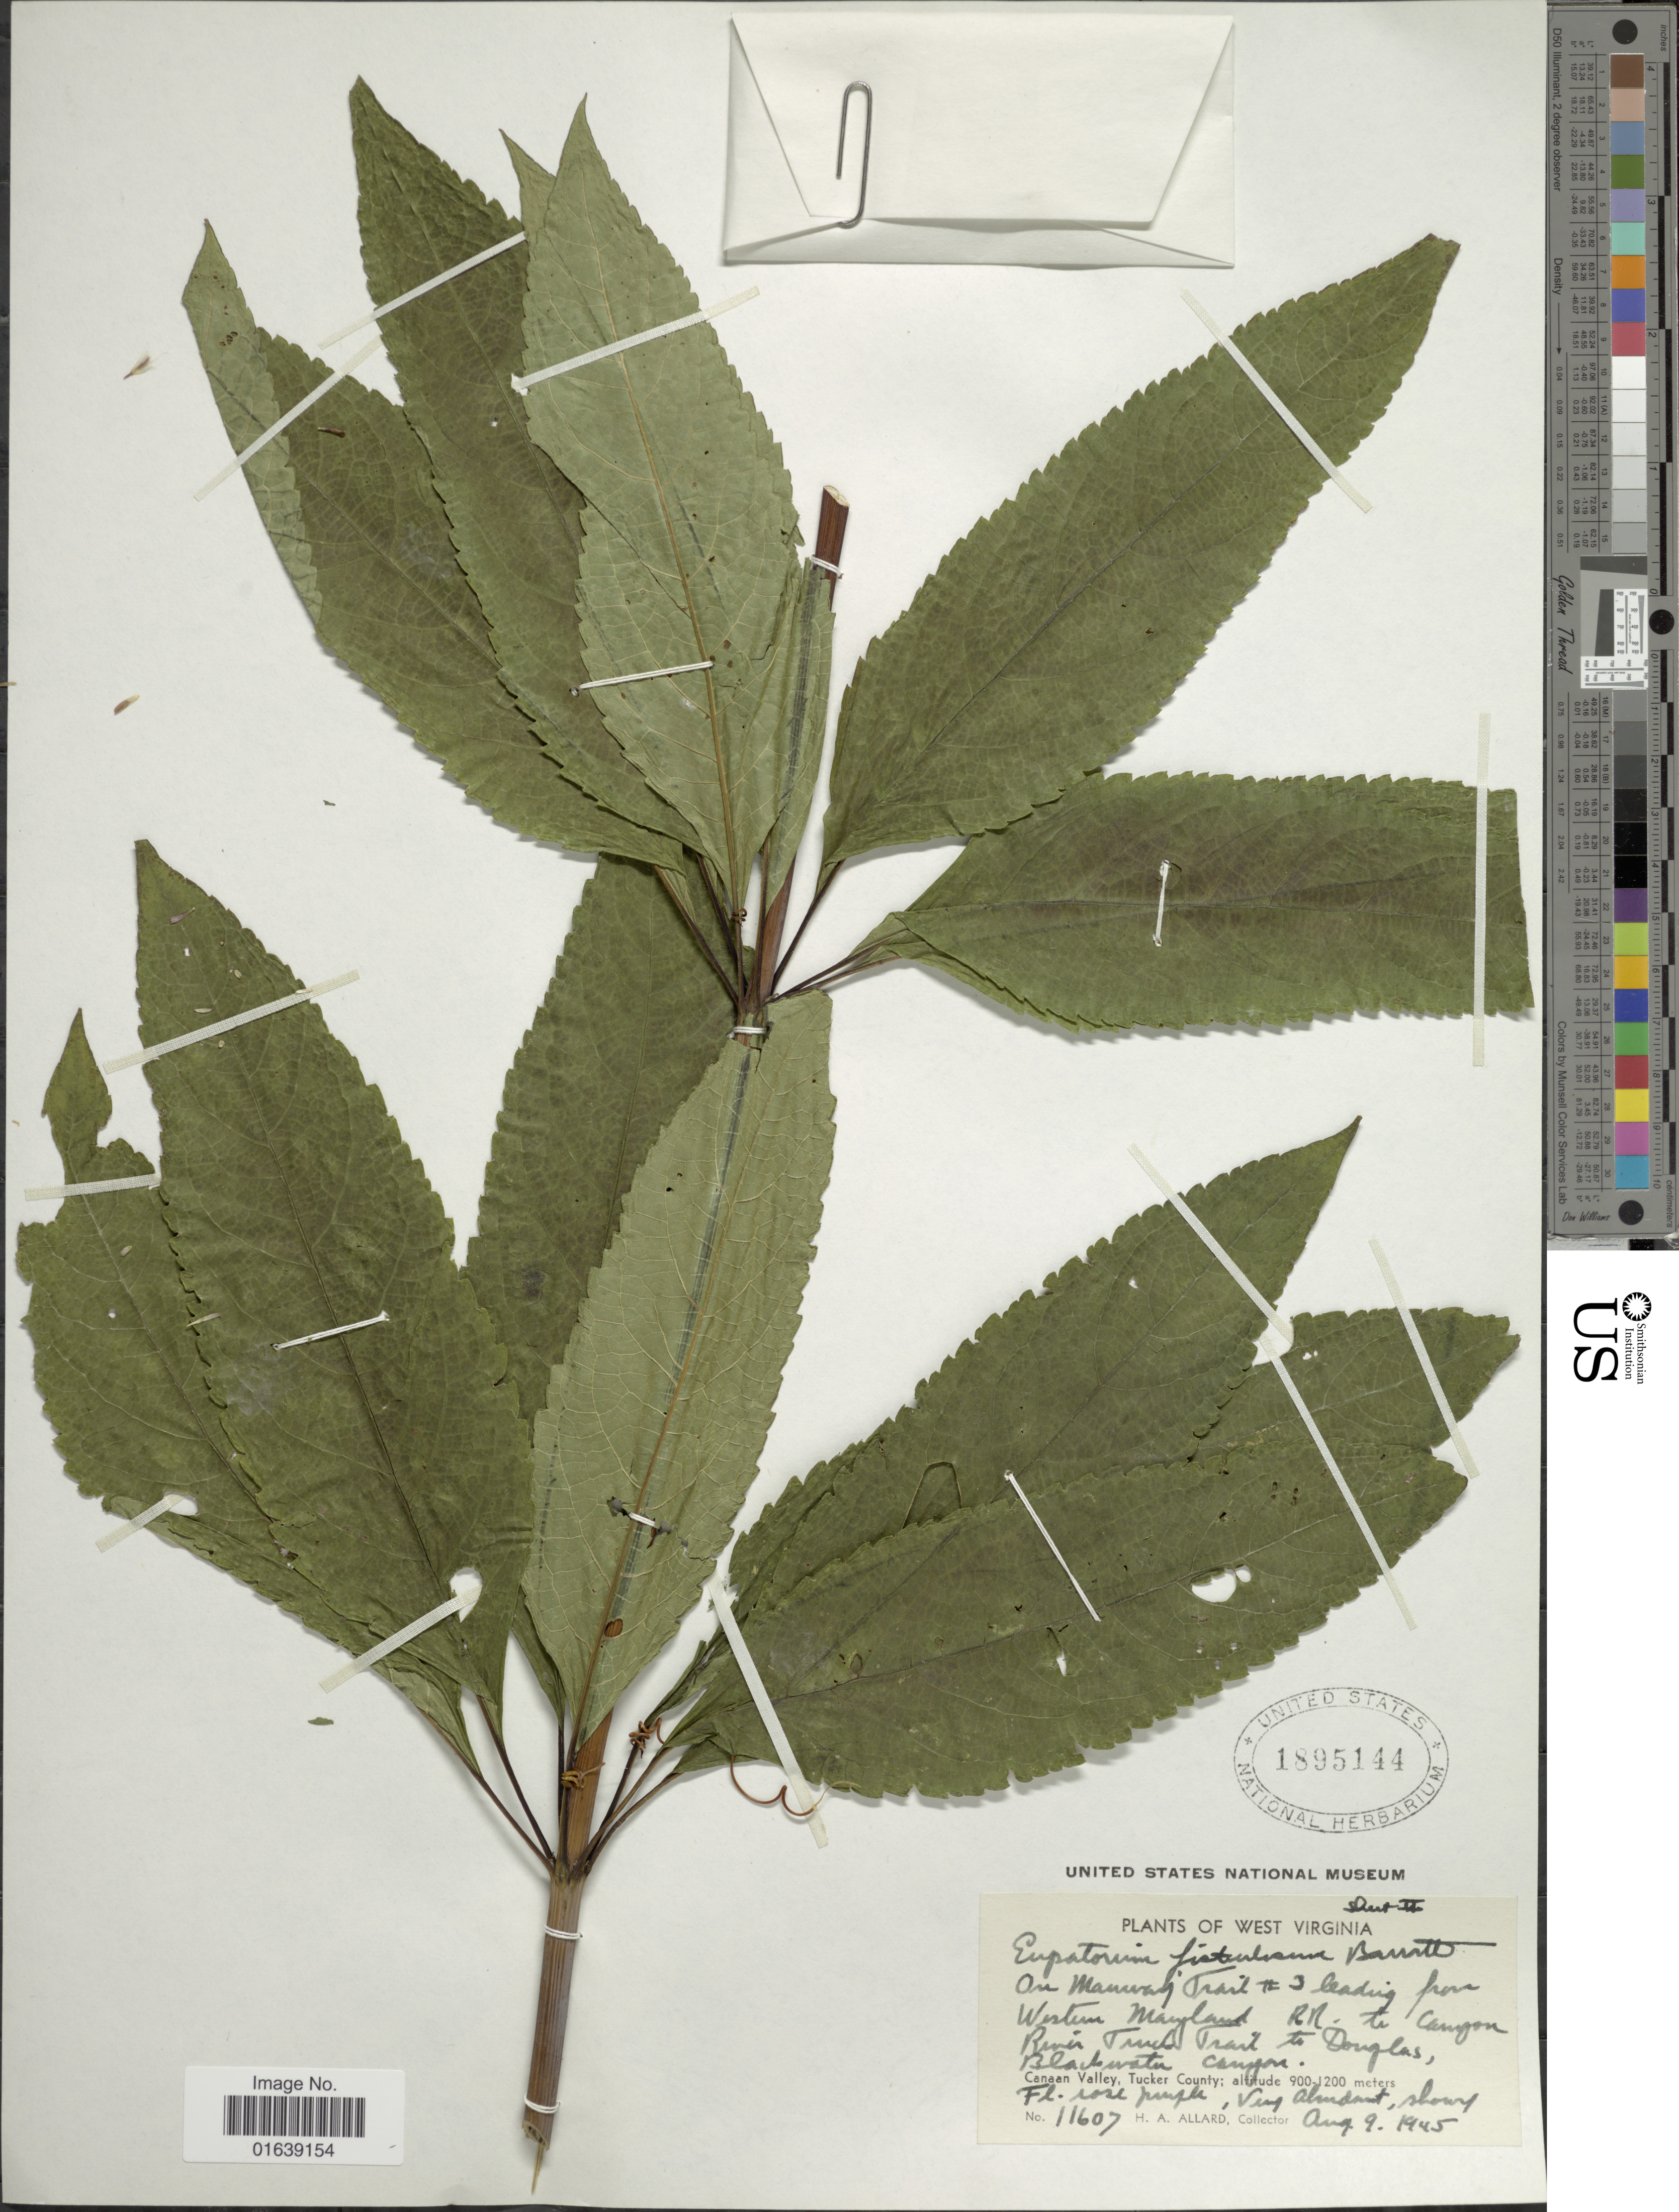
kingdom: Plantae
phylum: Tracheophyta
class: Magnoliopsida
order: Asterales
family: Asteraceae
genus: Eupatorium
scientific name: Eupatorium fistulosum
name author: Barratt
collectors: H. A. Allard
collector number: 11607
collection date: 1945-08-09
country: United States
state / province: West Virginia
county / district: Tucker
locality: On Manway Trail # 3 leading from Western Maryland RN. to Canyon River Track Trail to Douglas, Blackwater canyon. Canaan Valley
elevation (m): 900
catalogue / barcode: US 1895144